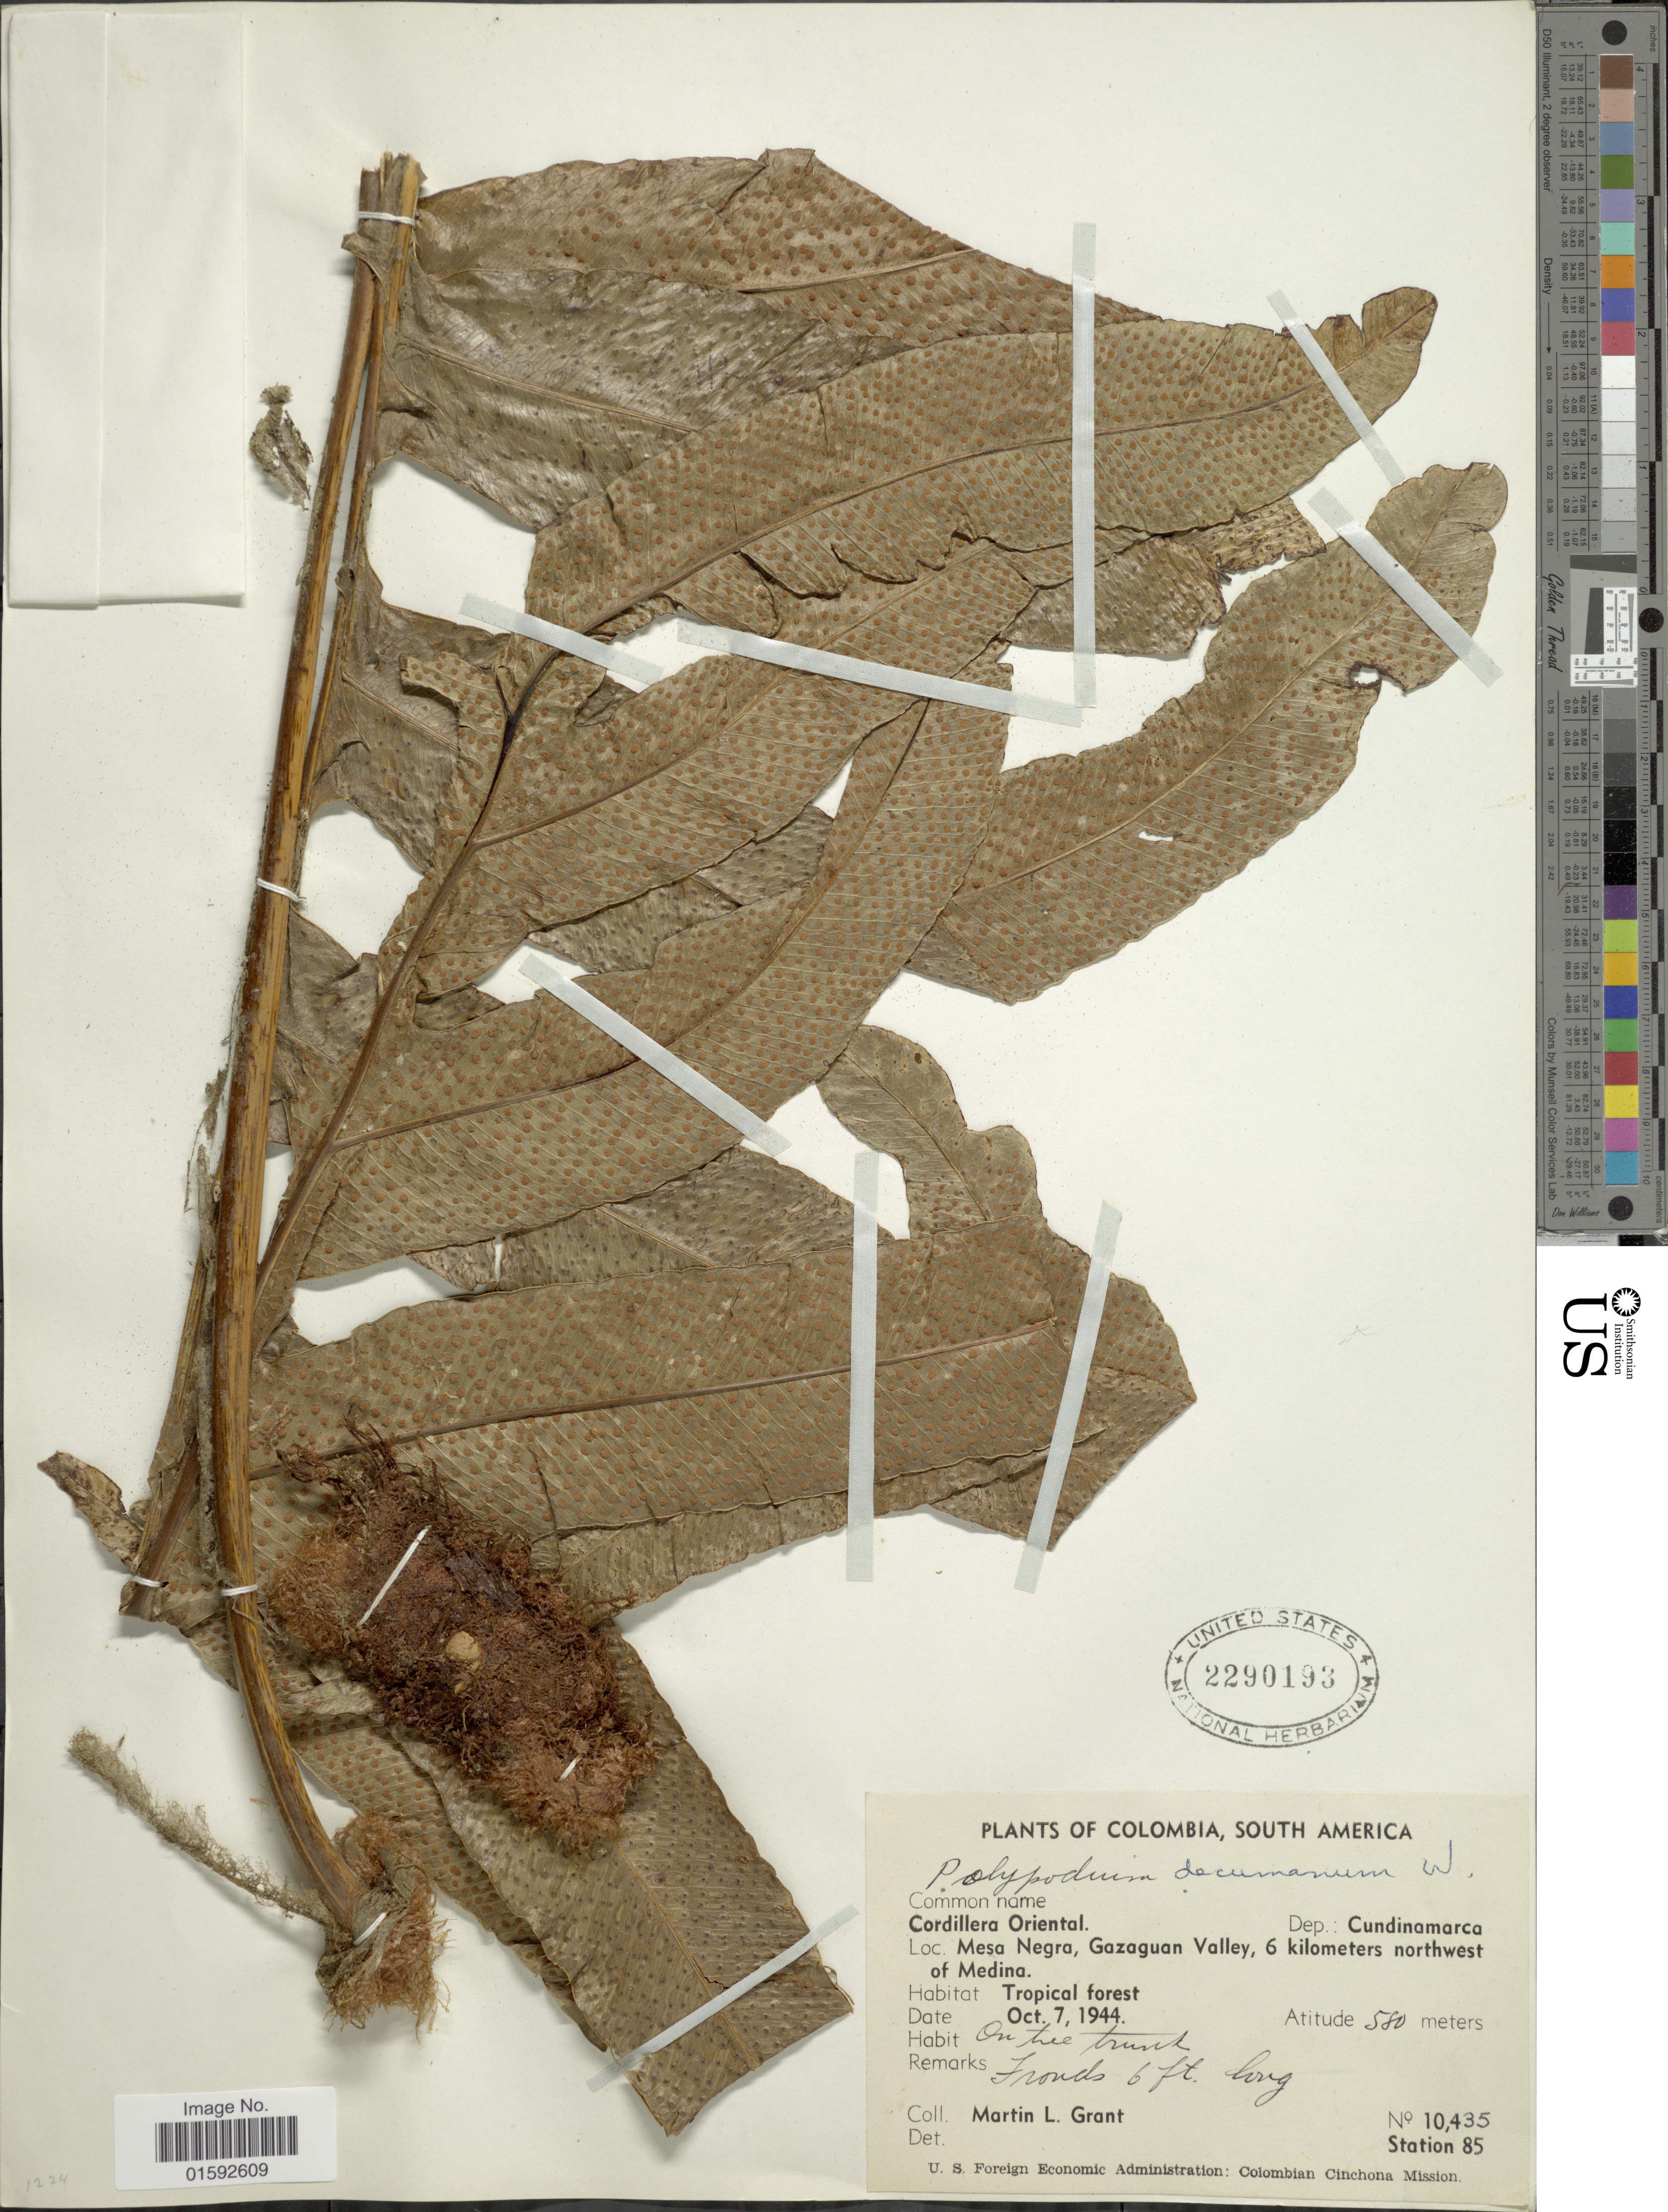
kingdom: Plantae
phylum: Tracheophyta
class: Polypodiopsida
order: Polypodiales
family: Polypodiaceae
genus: Phlebodium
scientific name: Phlebodium decumanum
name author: (Willd.) J. Sm.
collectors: M. L. Grant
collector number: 10435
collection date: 1944-10-07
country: Colombia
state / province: Cundinamarca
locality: Colombia, South America, Mesa Negra, Gazaguan Valley, 6 kilometers northwest of Medina, Cordillera Oriental, Dep. Cundinamarca.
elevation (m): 580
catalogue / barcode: US 2290193